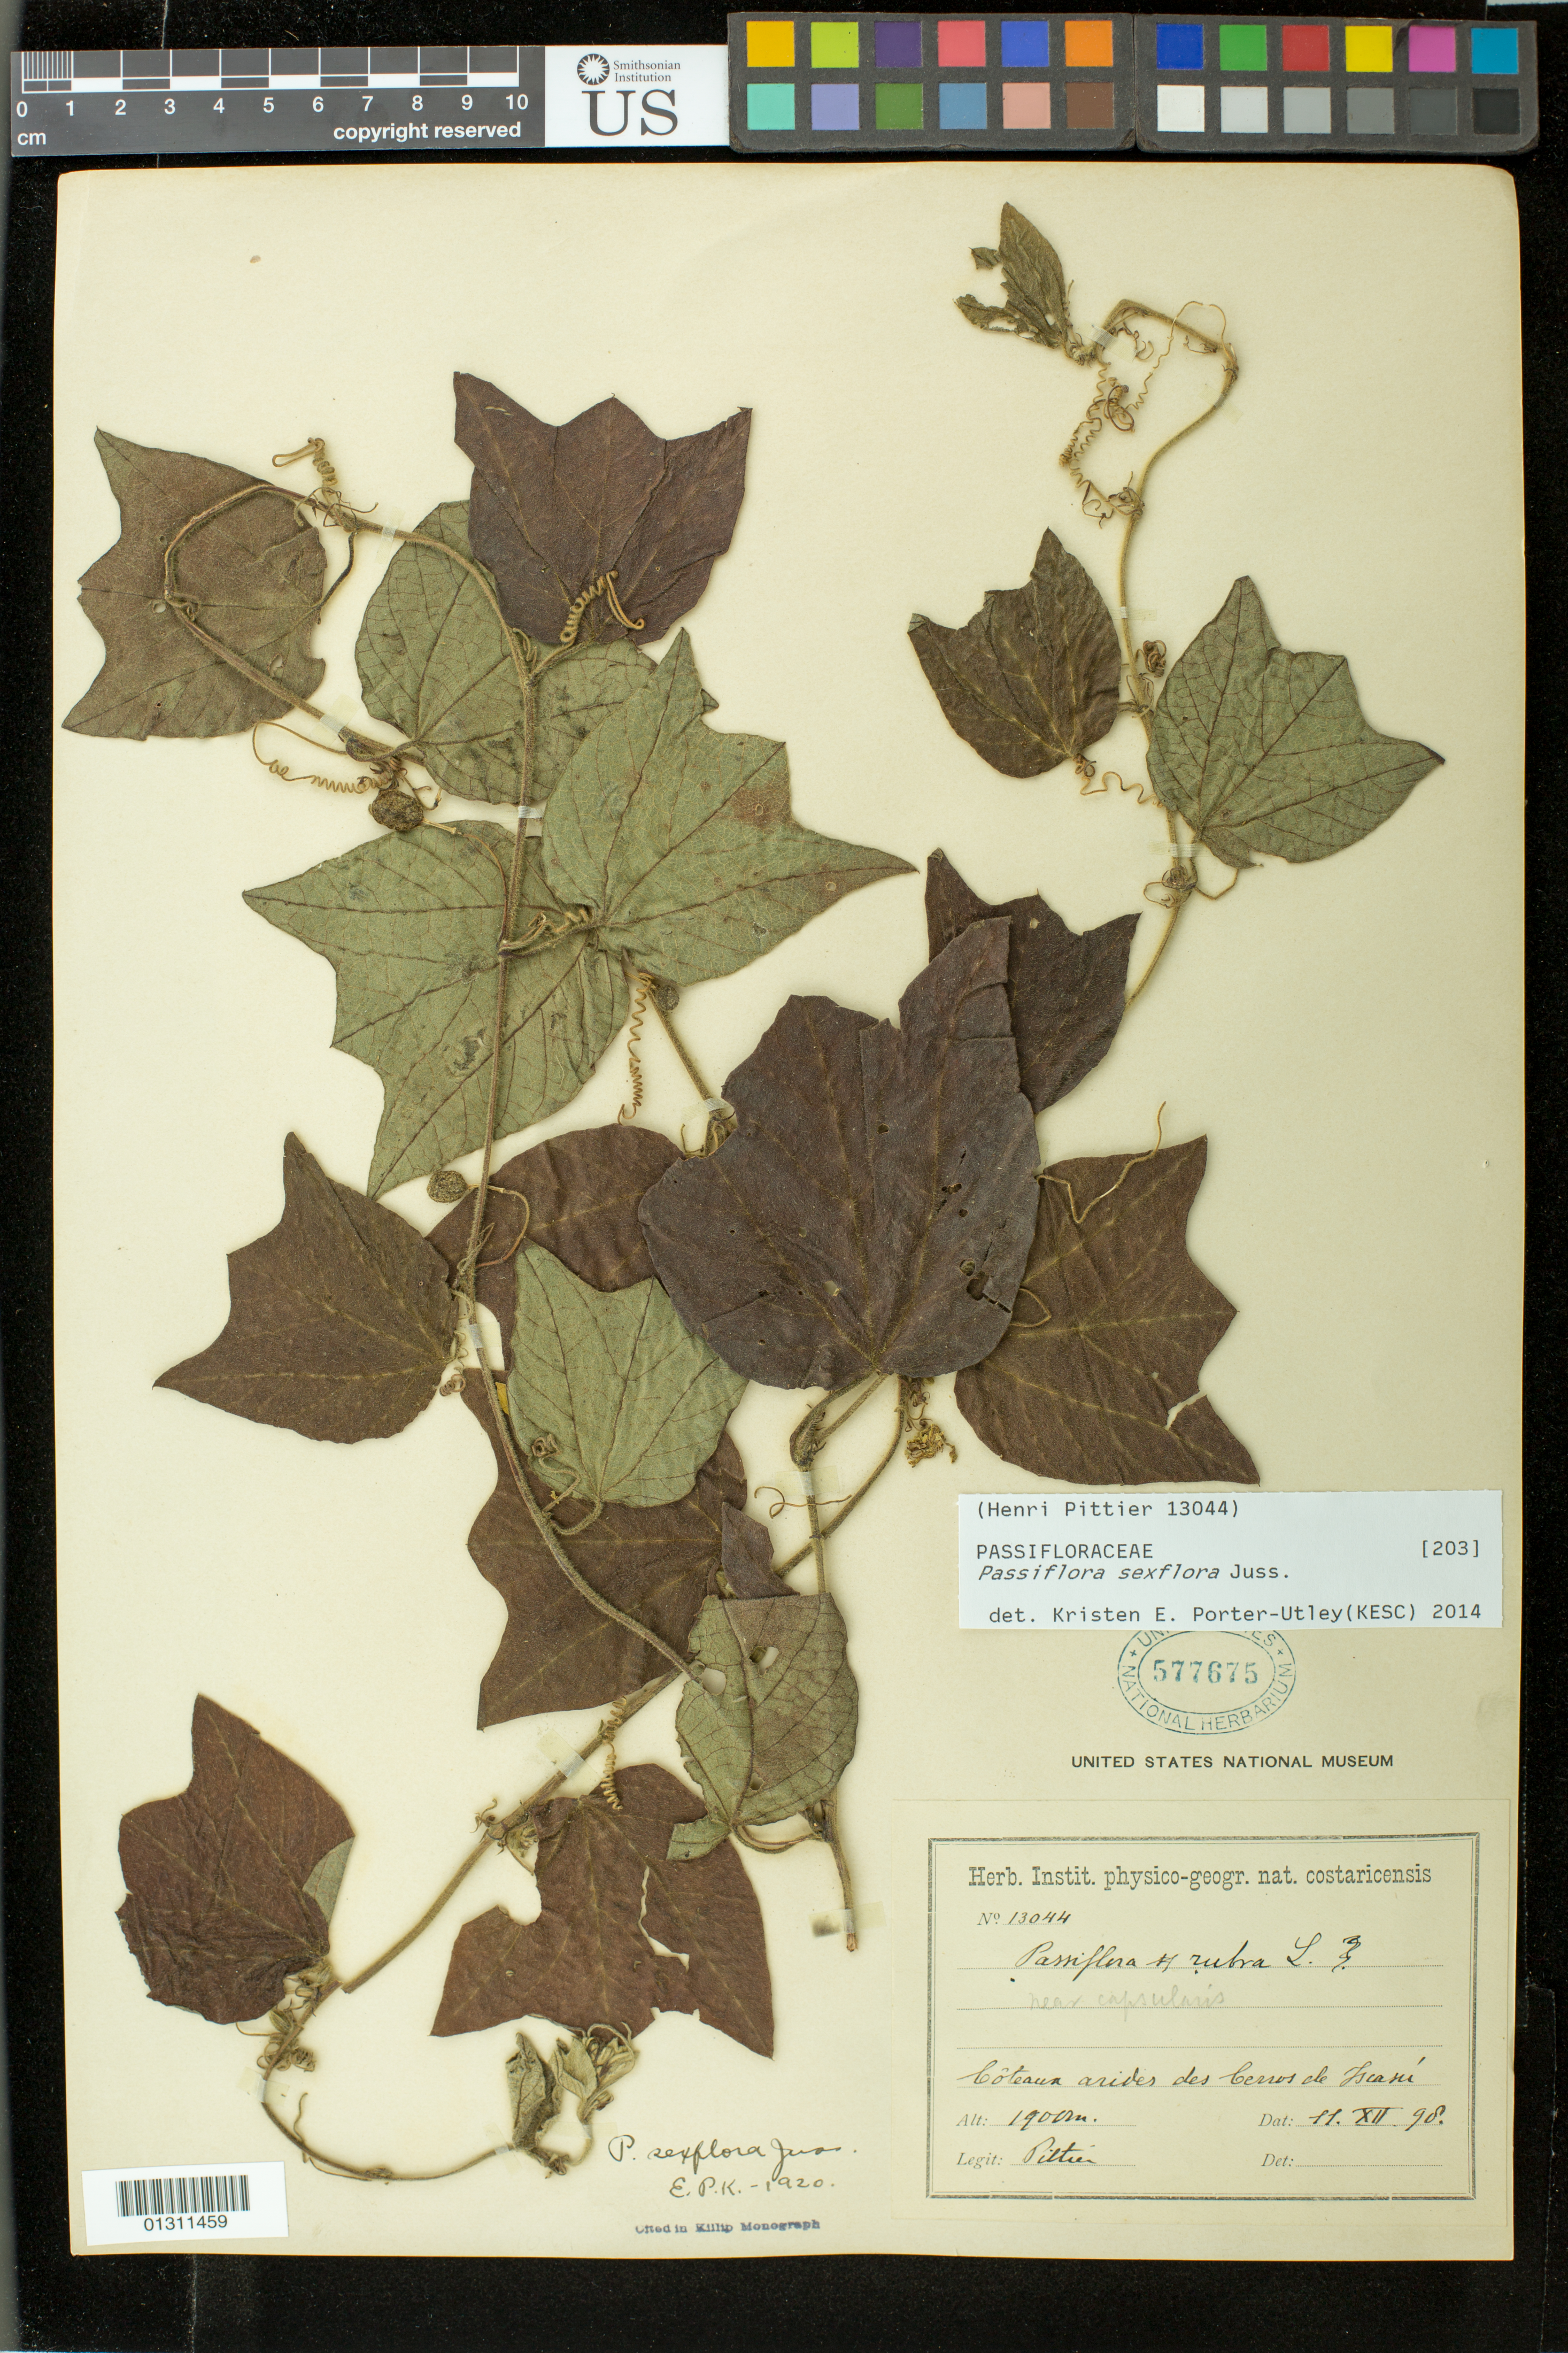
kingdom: Plantae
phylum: Tracheophyta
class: Magnoliopsida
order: Malpighiales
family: Passifloraceae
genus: Passiflora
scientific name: Passiflora sexflora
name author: Juss.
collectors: H. F. Pittier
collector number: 13044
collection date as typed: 11 Dec 1898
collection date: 1898-12-11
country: Costa Rica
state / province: San José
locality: Cerro de Iscazú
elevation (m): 1900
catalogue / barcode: US 577675